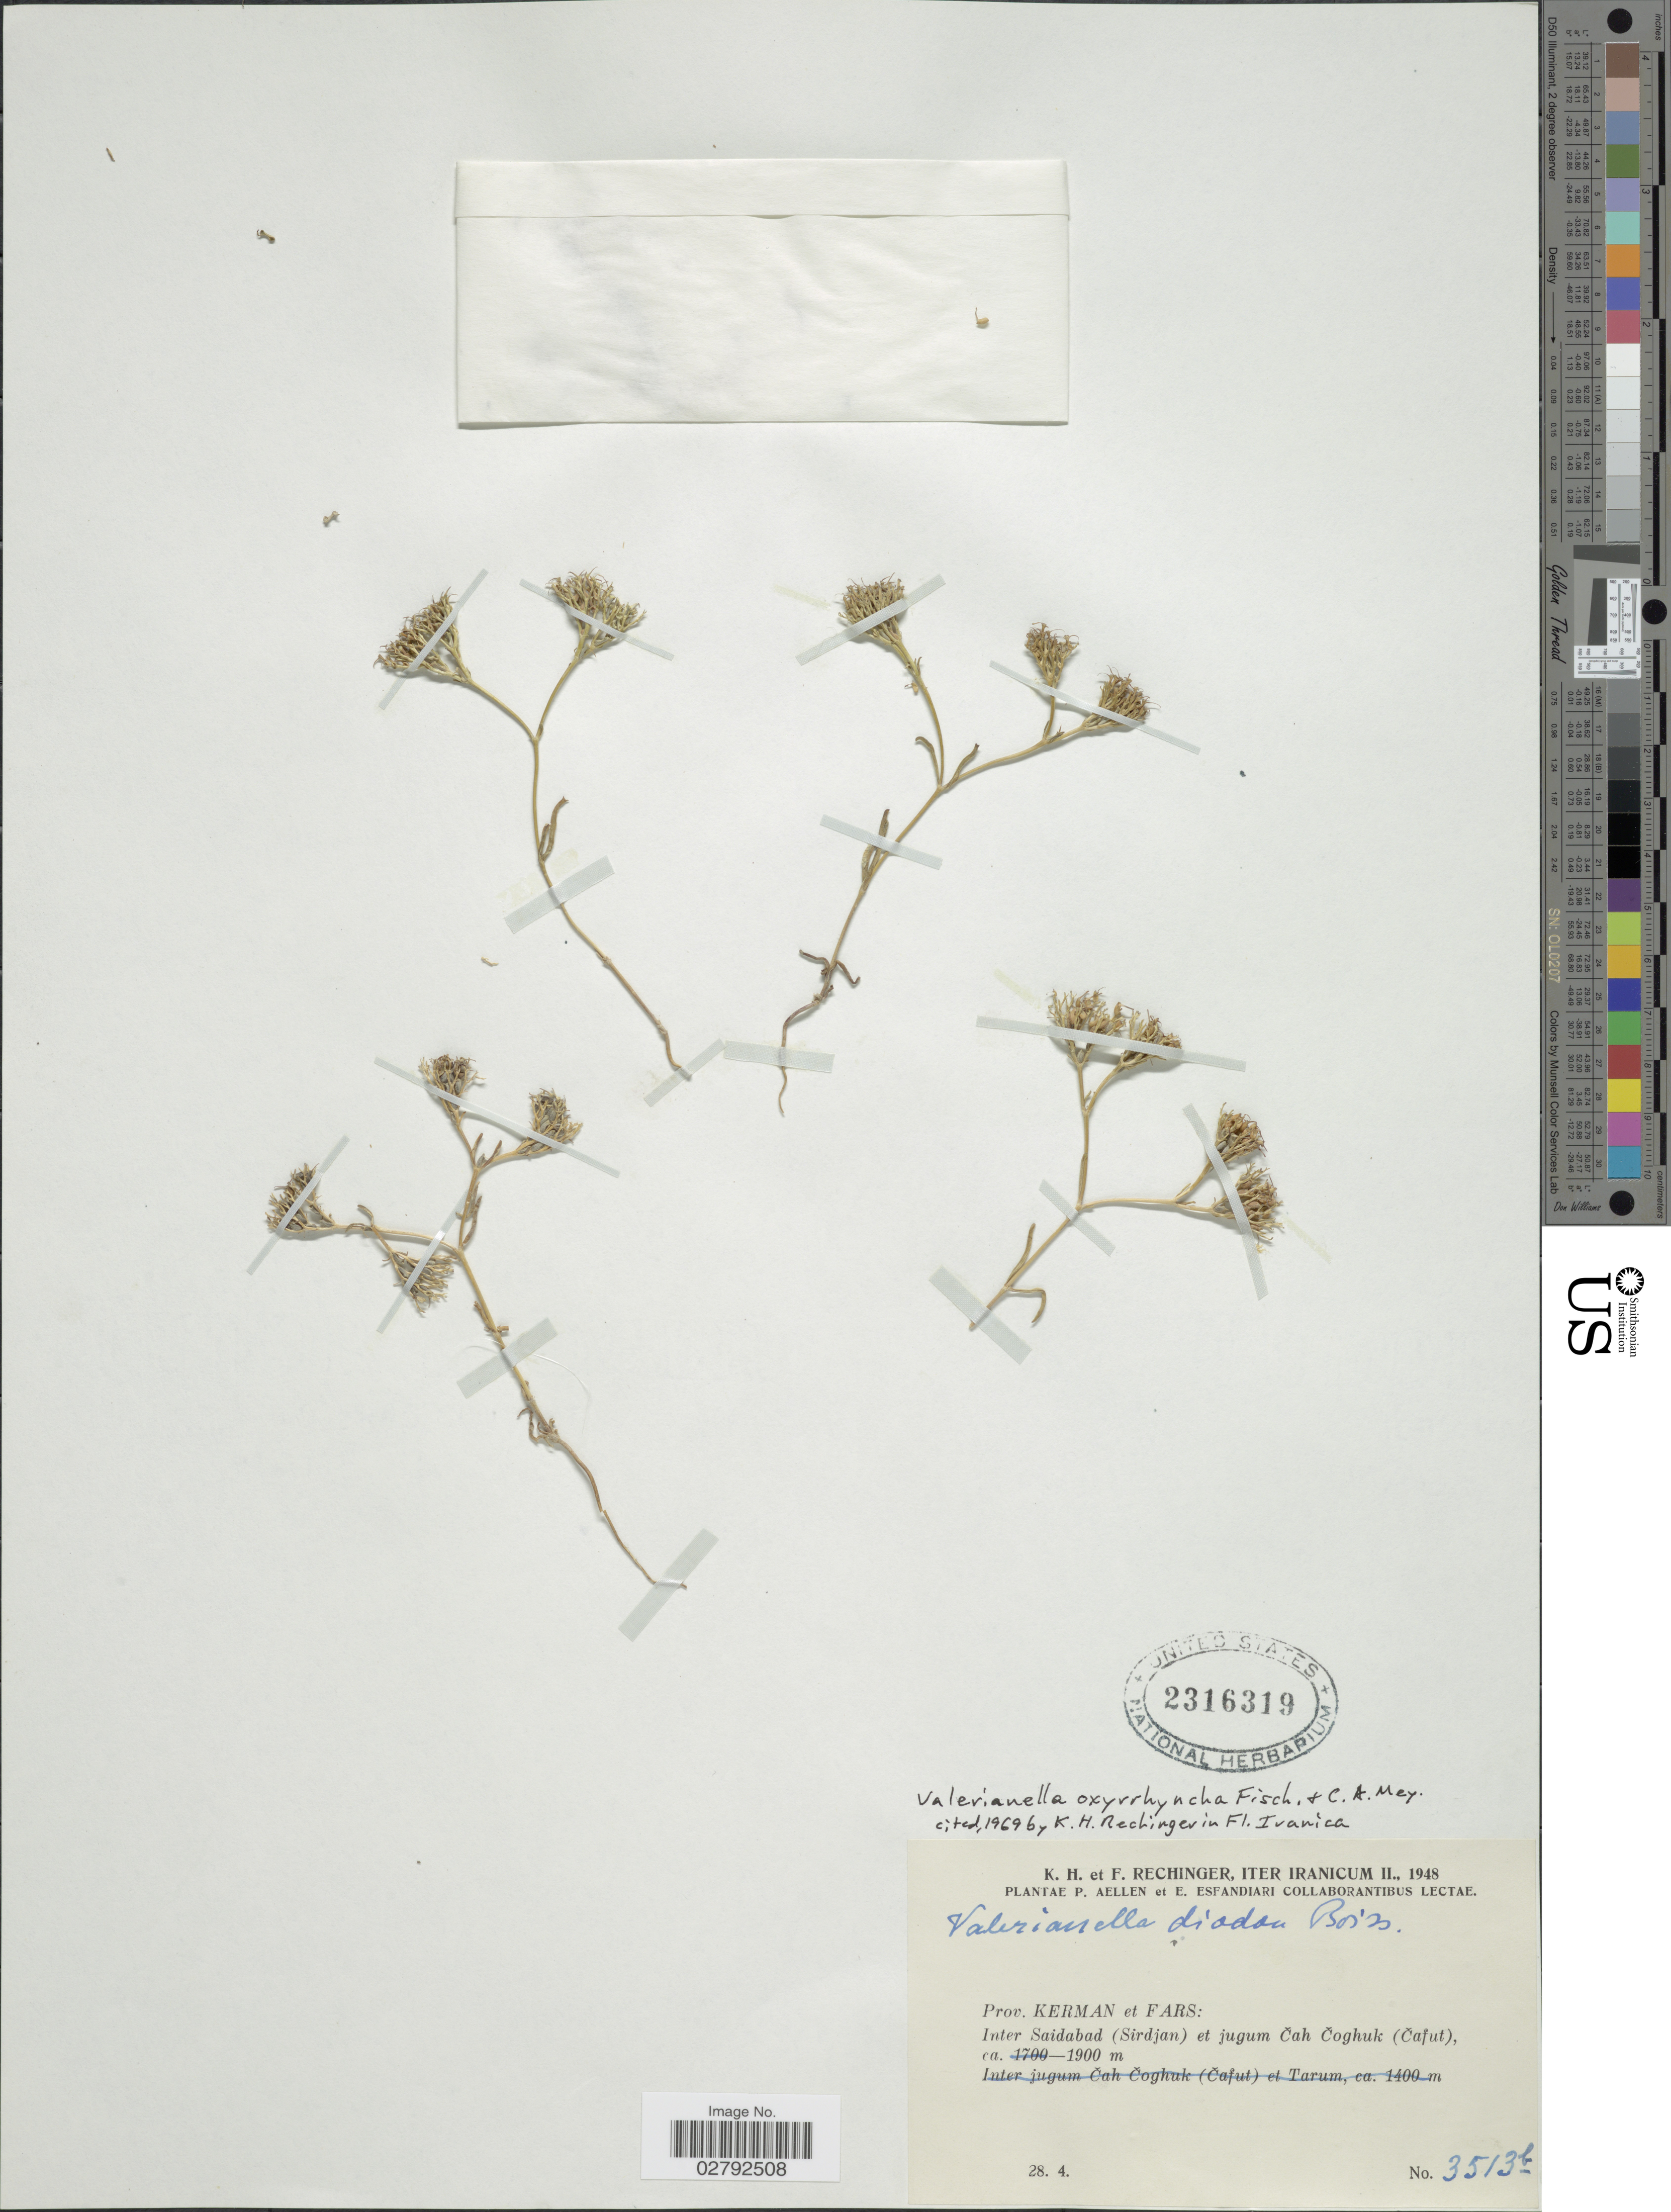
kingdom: Plantae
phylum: Tracheophyta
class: Magnoliopsida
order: Dipsacales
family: Caprifoliaceae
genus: Valerianella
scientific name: Valerianella oxyrhyncha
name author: Fisch. & C.A. Mey.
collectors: K. H. Rechinger & F. Rechinger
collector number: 3513b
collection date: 1948-04-28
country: Iran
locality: Prov. Kerman et Fars: Inter Saidabad (Sirdjan) et jugum Cah Coghuk (Cafut).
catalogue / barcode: US 2316319